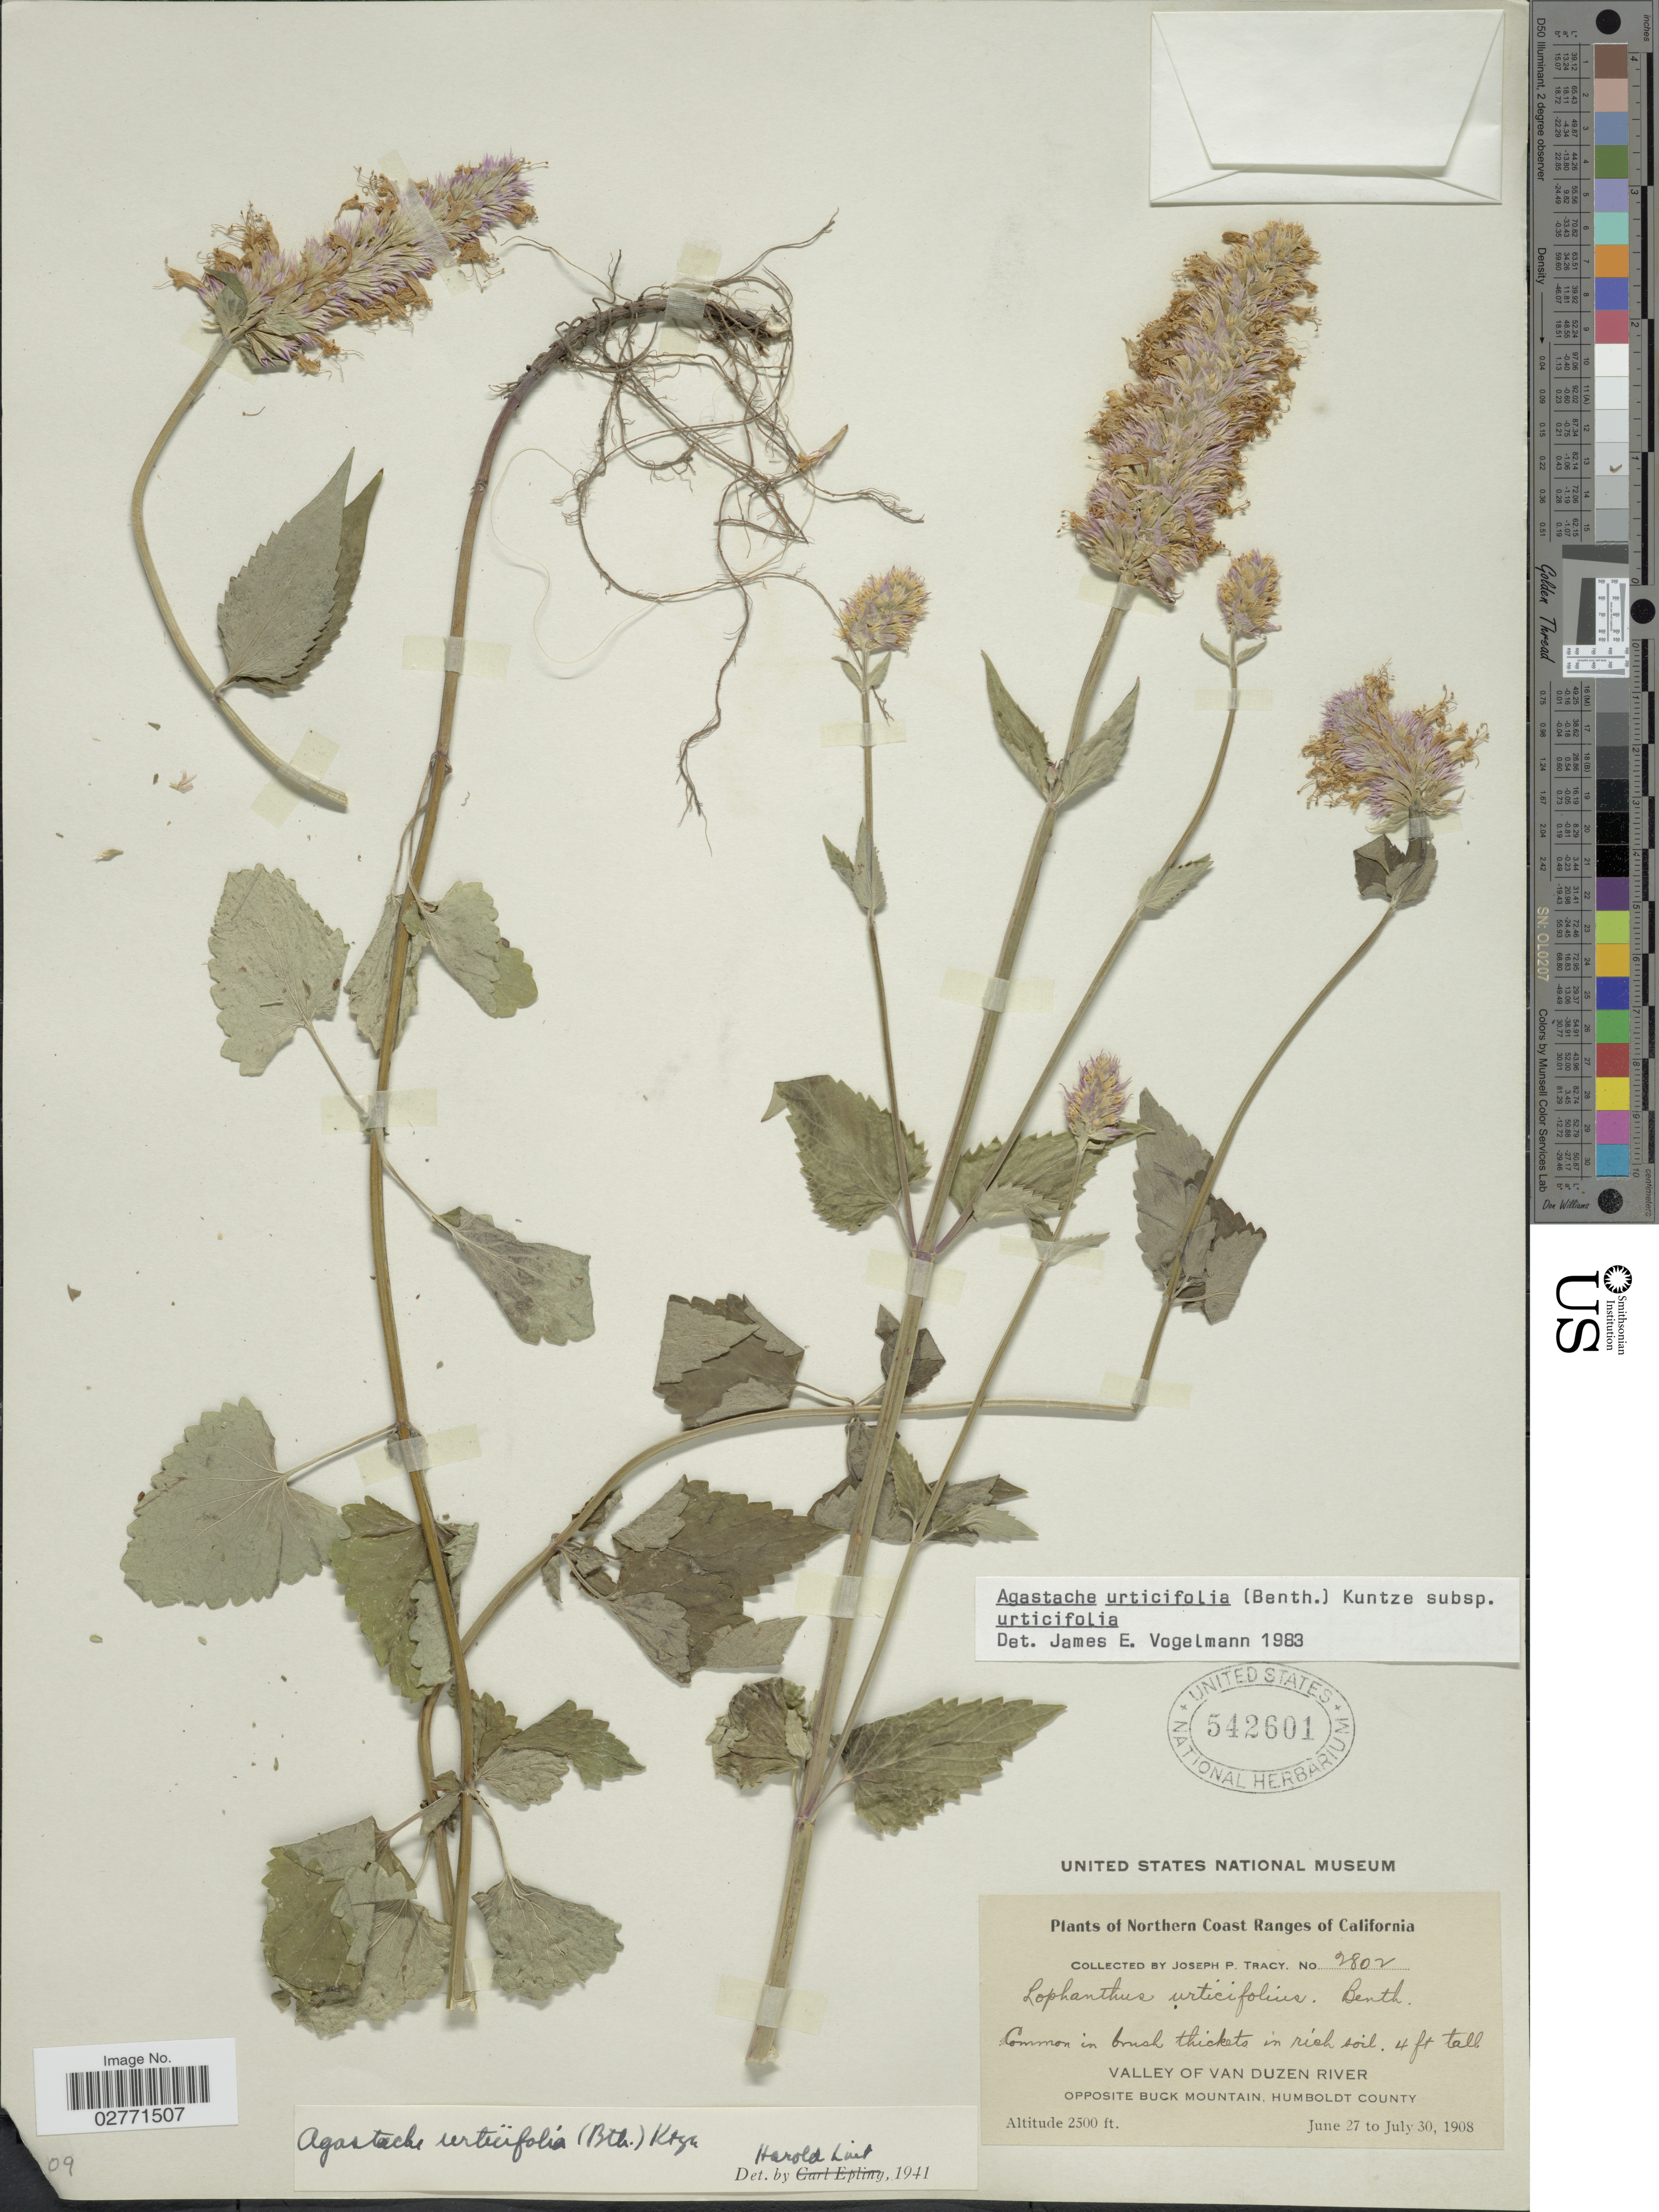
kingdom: Plantae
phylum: Tracheophyta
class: Magnoliopsida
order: Lamiales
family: Lamiaceae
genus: Agastache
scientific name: Agastache urticifolia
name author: (Benth.) Kuntze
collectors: J. Tracy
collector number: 2802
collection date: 1908-06-27/1908-07-30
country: United States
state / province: California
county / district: Humboldt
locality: Northern Coast Ranges, Valley of Van Duzen River, Opposite Buck mountain, Humboldt County.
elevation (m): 762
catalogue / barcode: US 542601